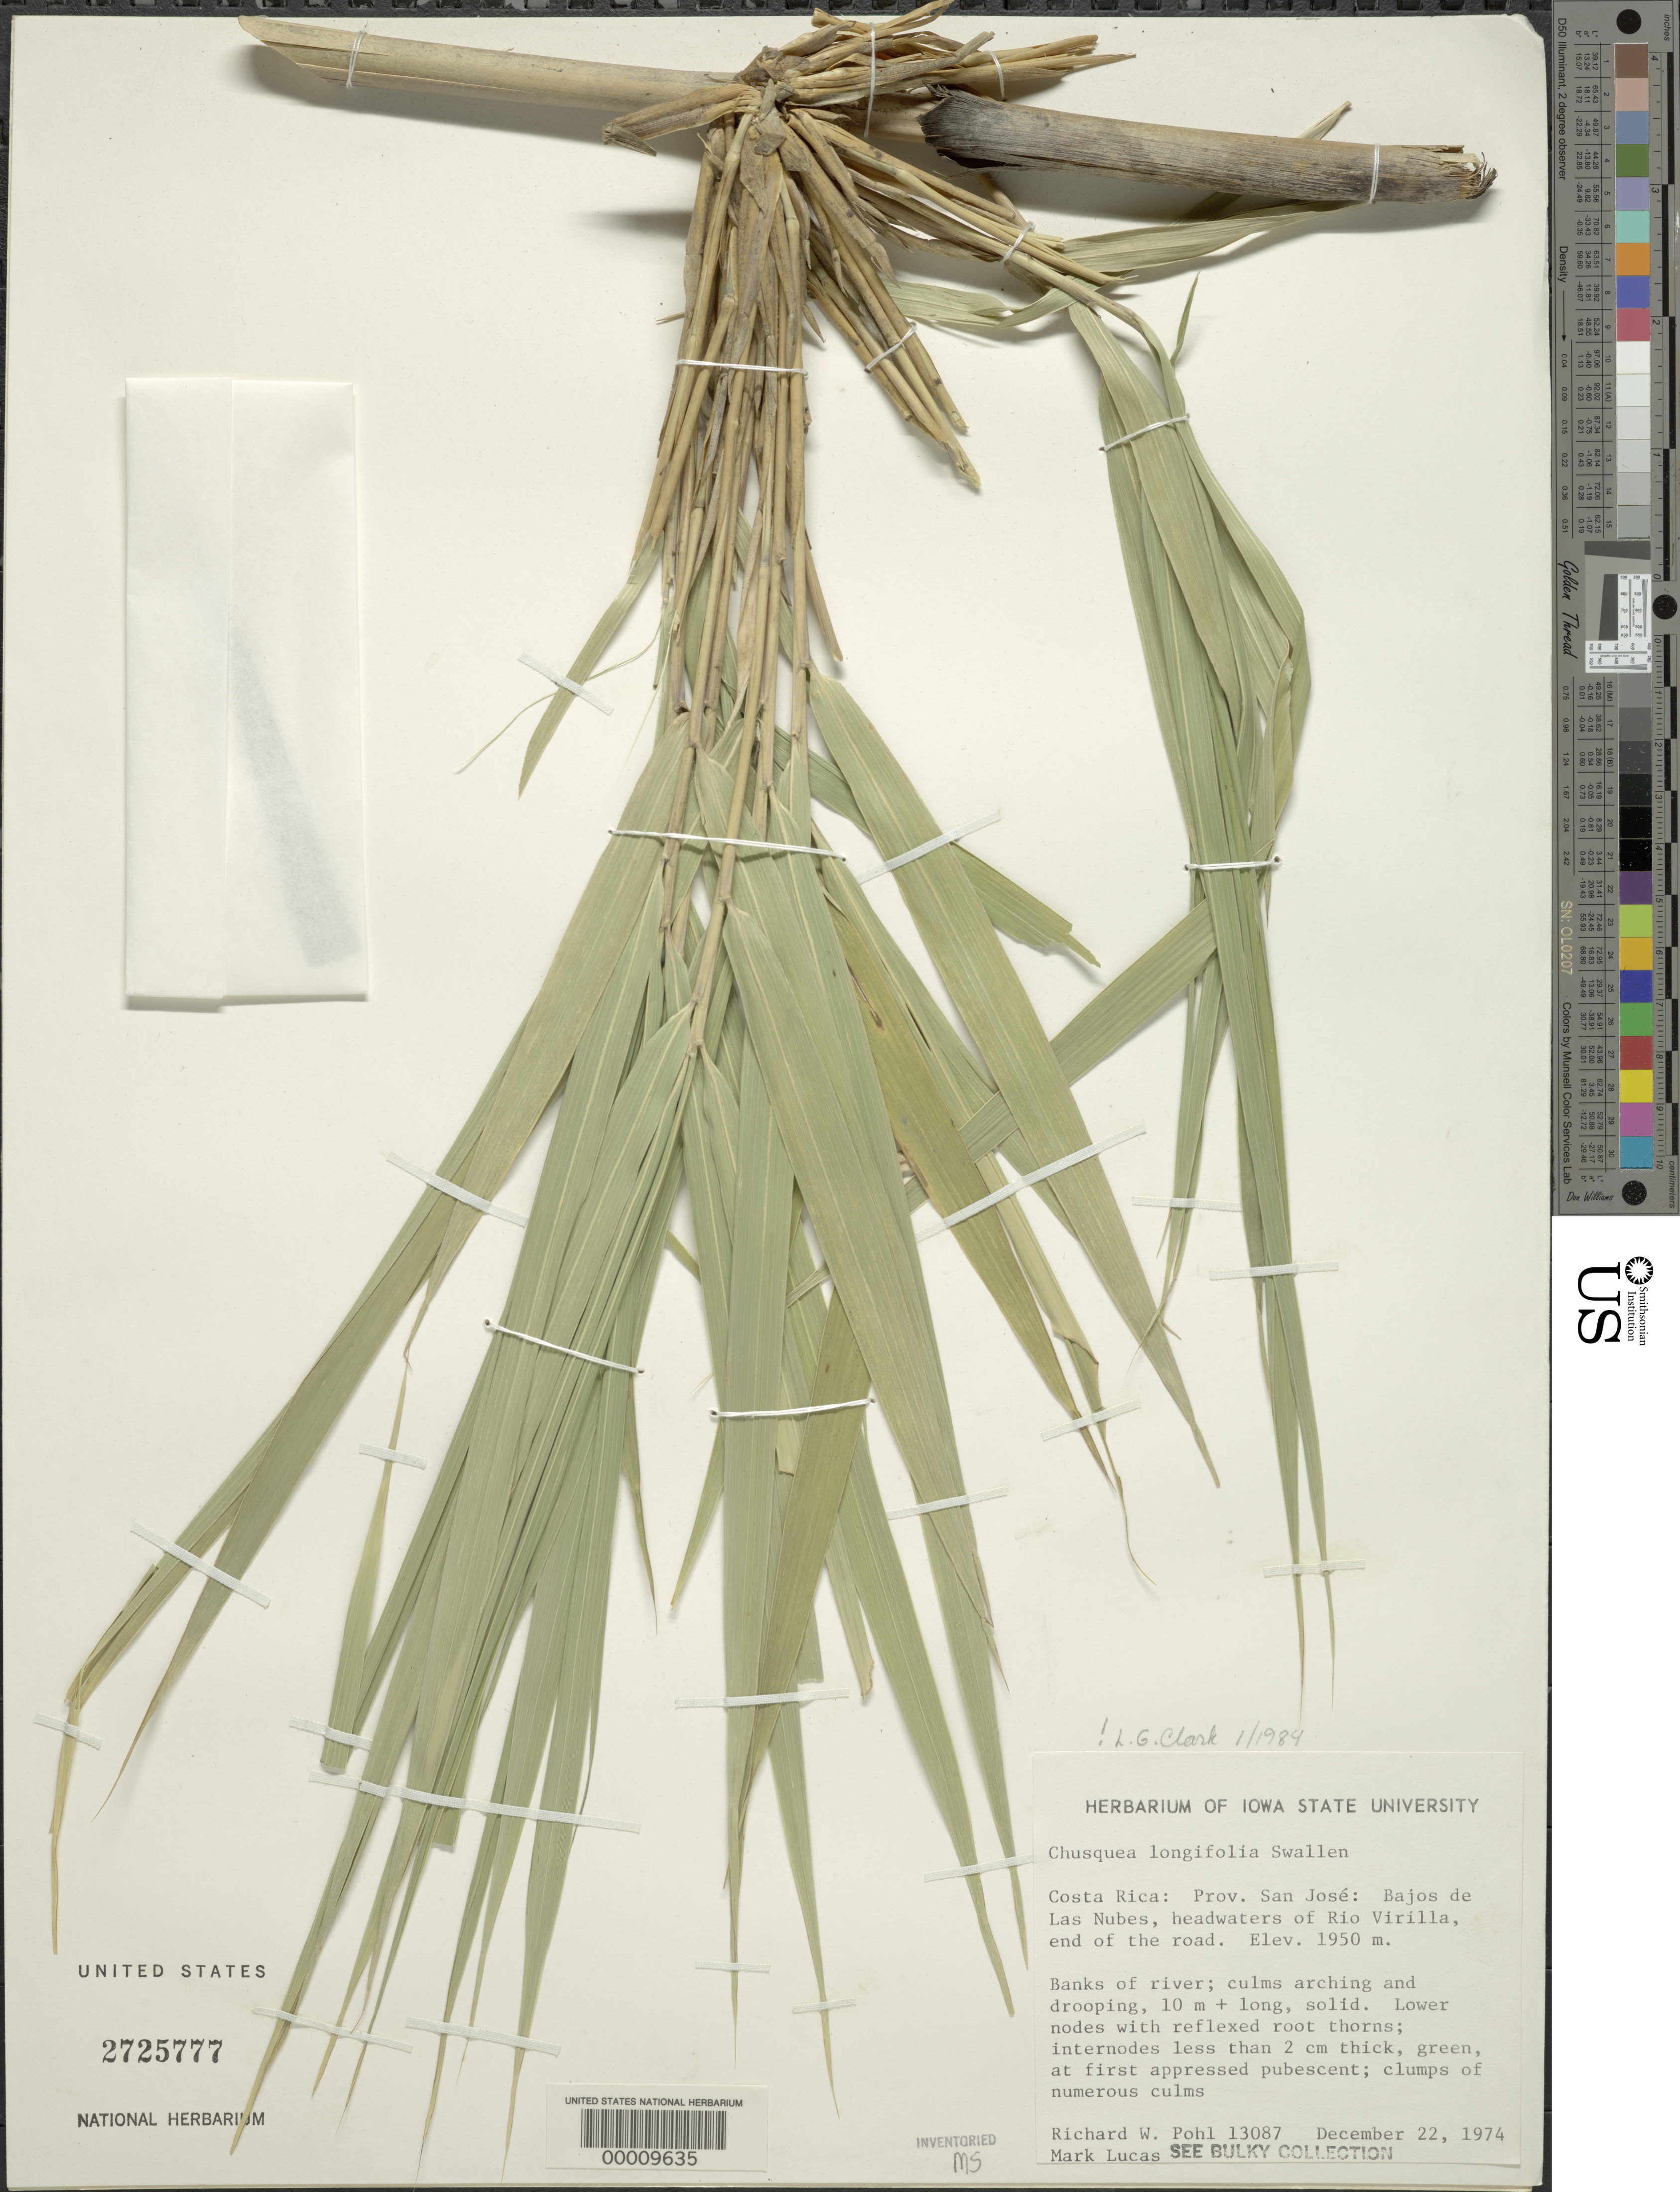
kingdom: Plantae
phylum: Tracheophyta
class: Liliopsida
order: Poales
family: Poaceae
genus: Chusquea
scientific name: Chusquea longifolia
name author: Swallen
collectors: R. W. Pohl & M. Lucas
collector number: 13087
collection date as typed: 22 Dec 1974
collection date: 1974-12-22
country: Costa Rica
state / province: San José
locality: Bajos de las nubes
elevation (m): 1950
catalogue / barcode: US 2725777